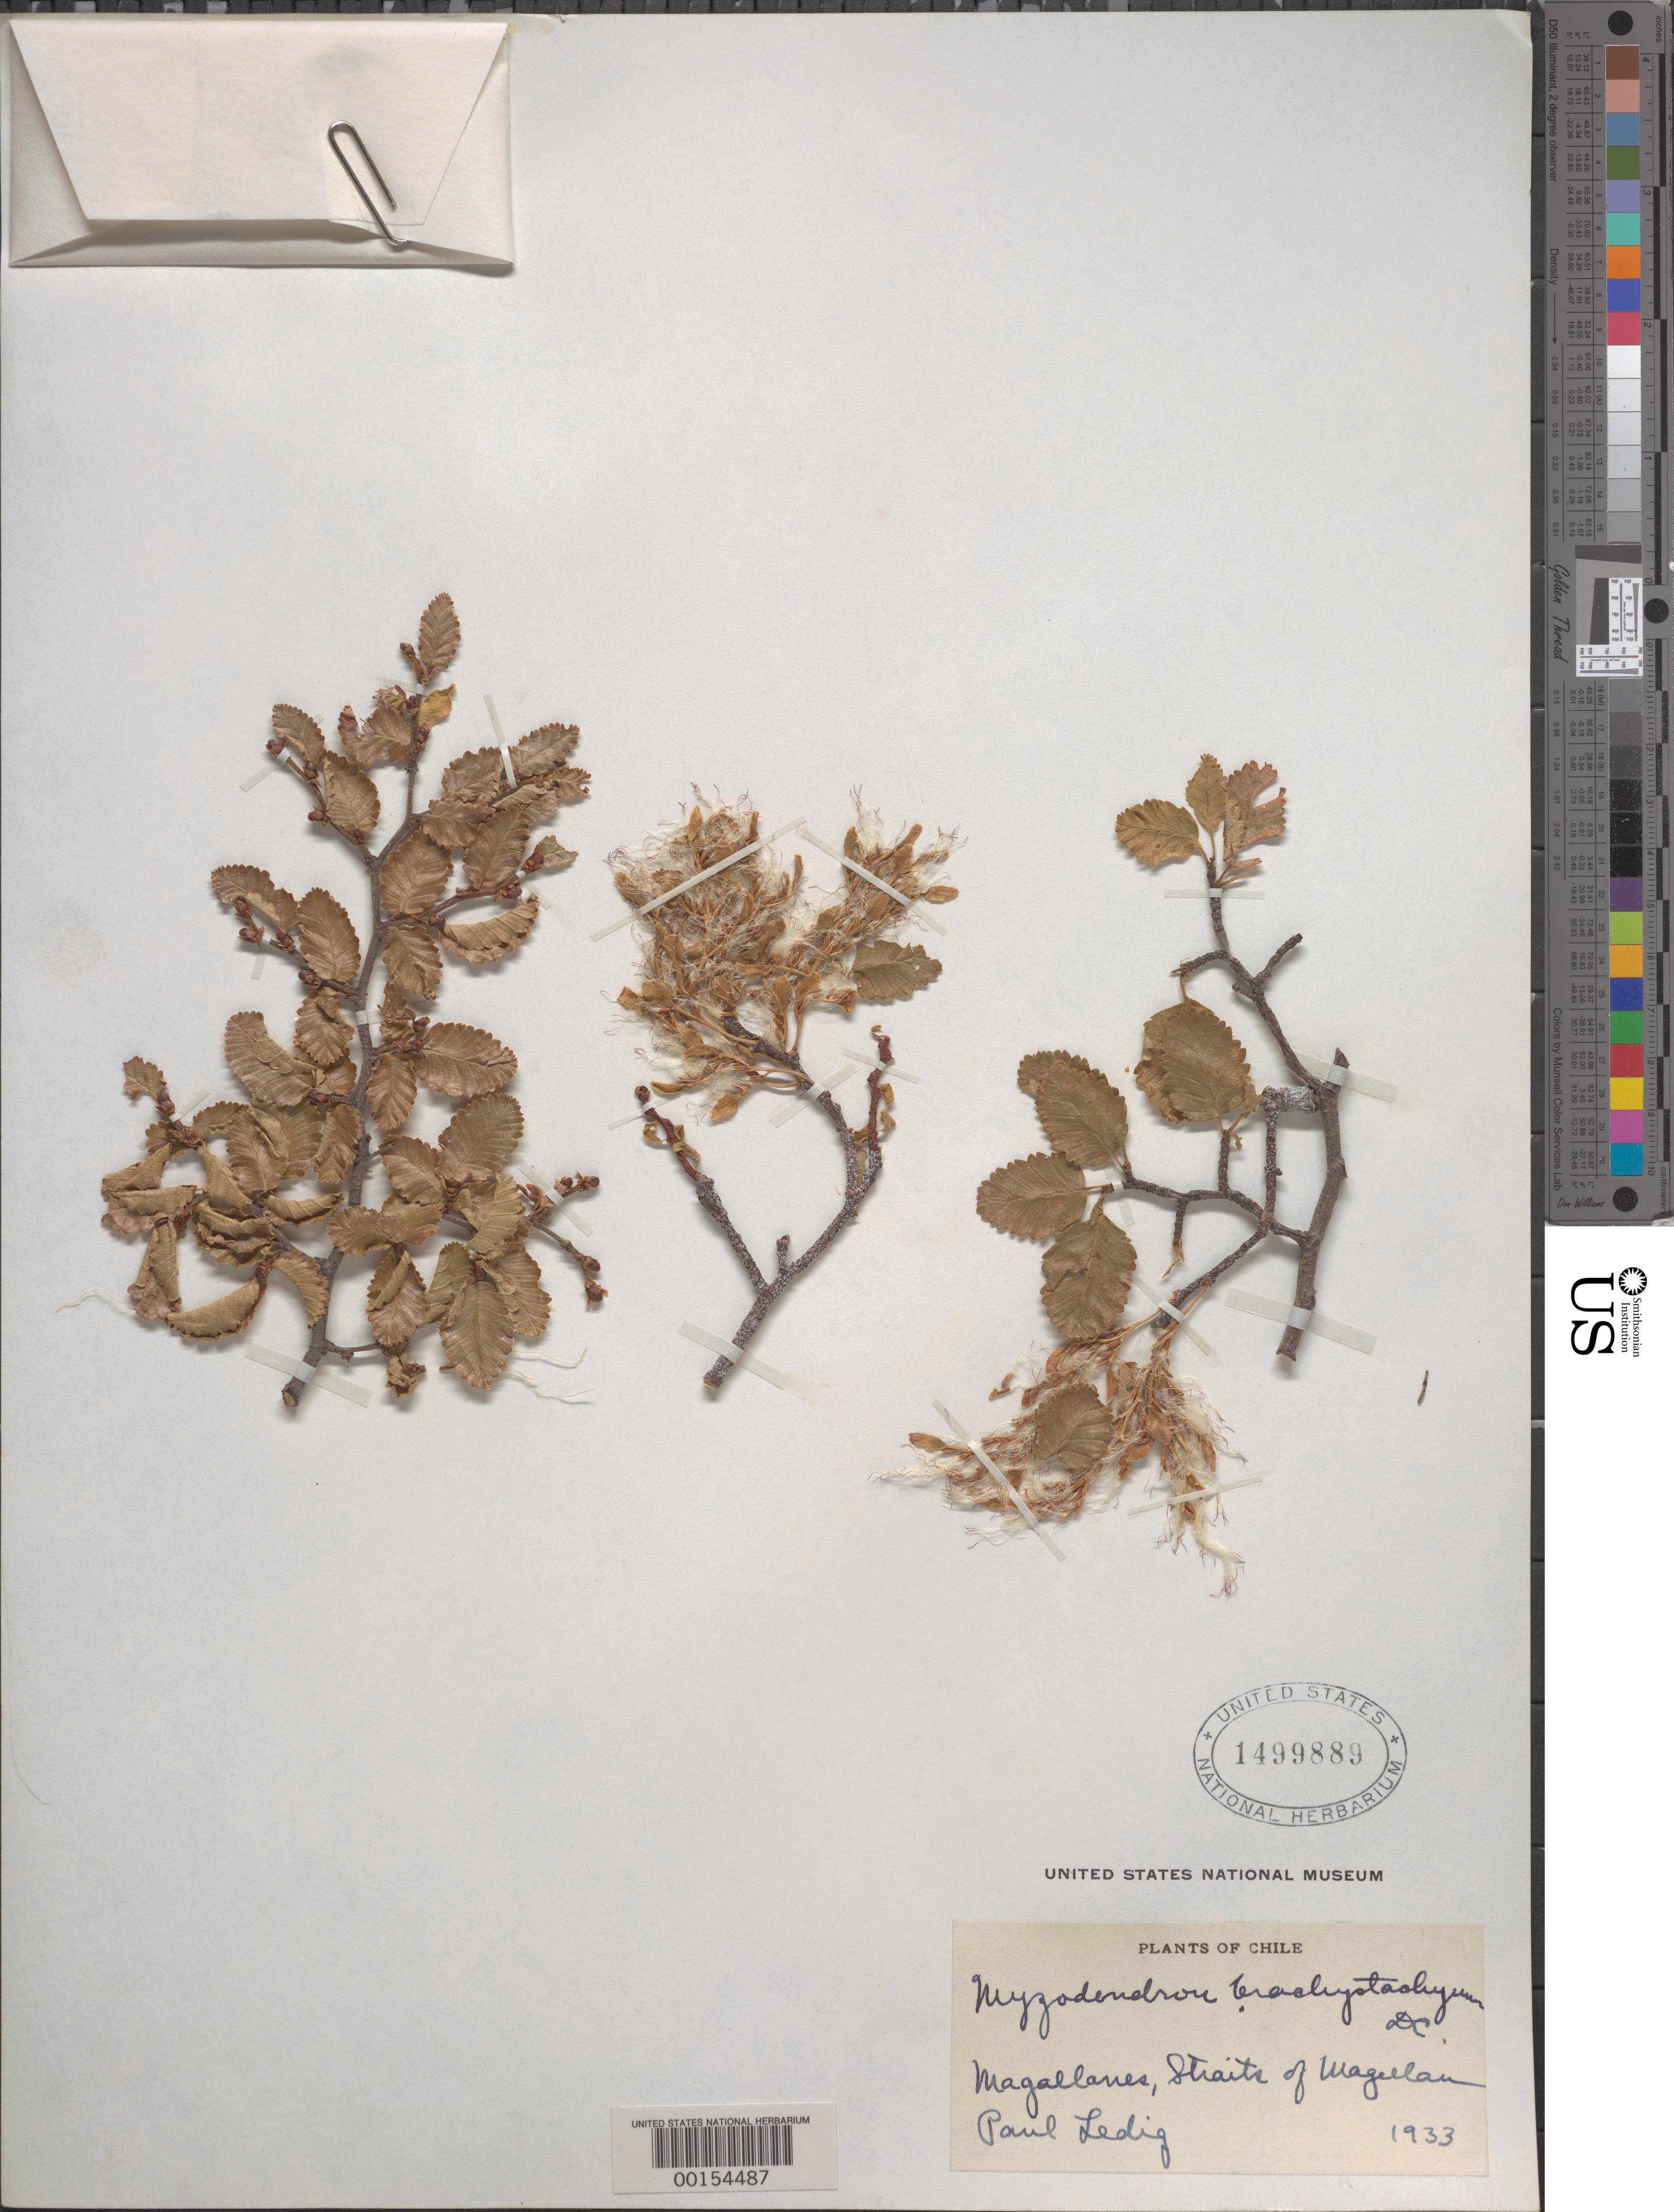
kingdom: Plantae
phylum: Tracheophyta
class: Magnoliopsida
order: Santalales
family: Misodendraceae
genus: Misodendrum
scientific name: Misodendrum brachystachyum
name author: DC.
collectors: P. Ledig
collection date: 1933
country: Chile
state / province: Magallanes y de la Antártica Chilena (XII)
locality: Magallanes, Straits of Magellan.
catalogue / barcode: US 1499889